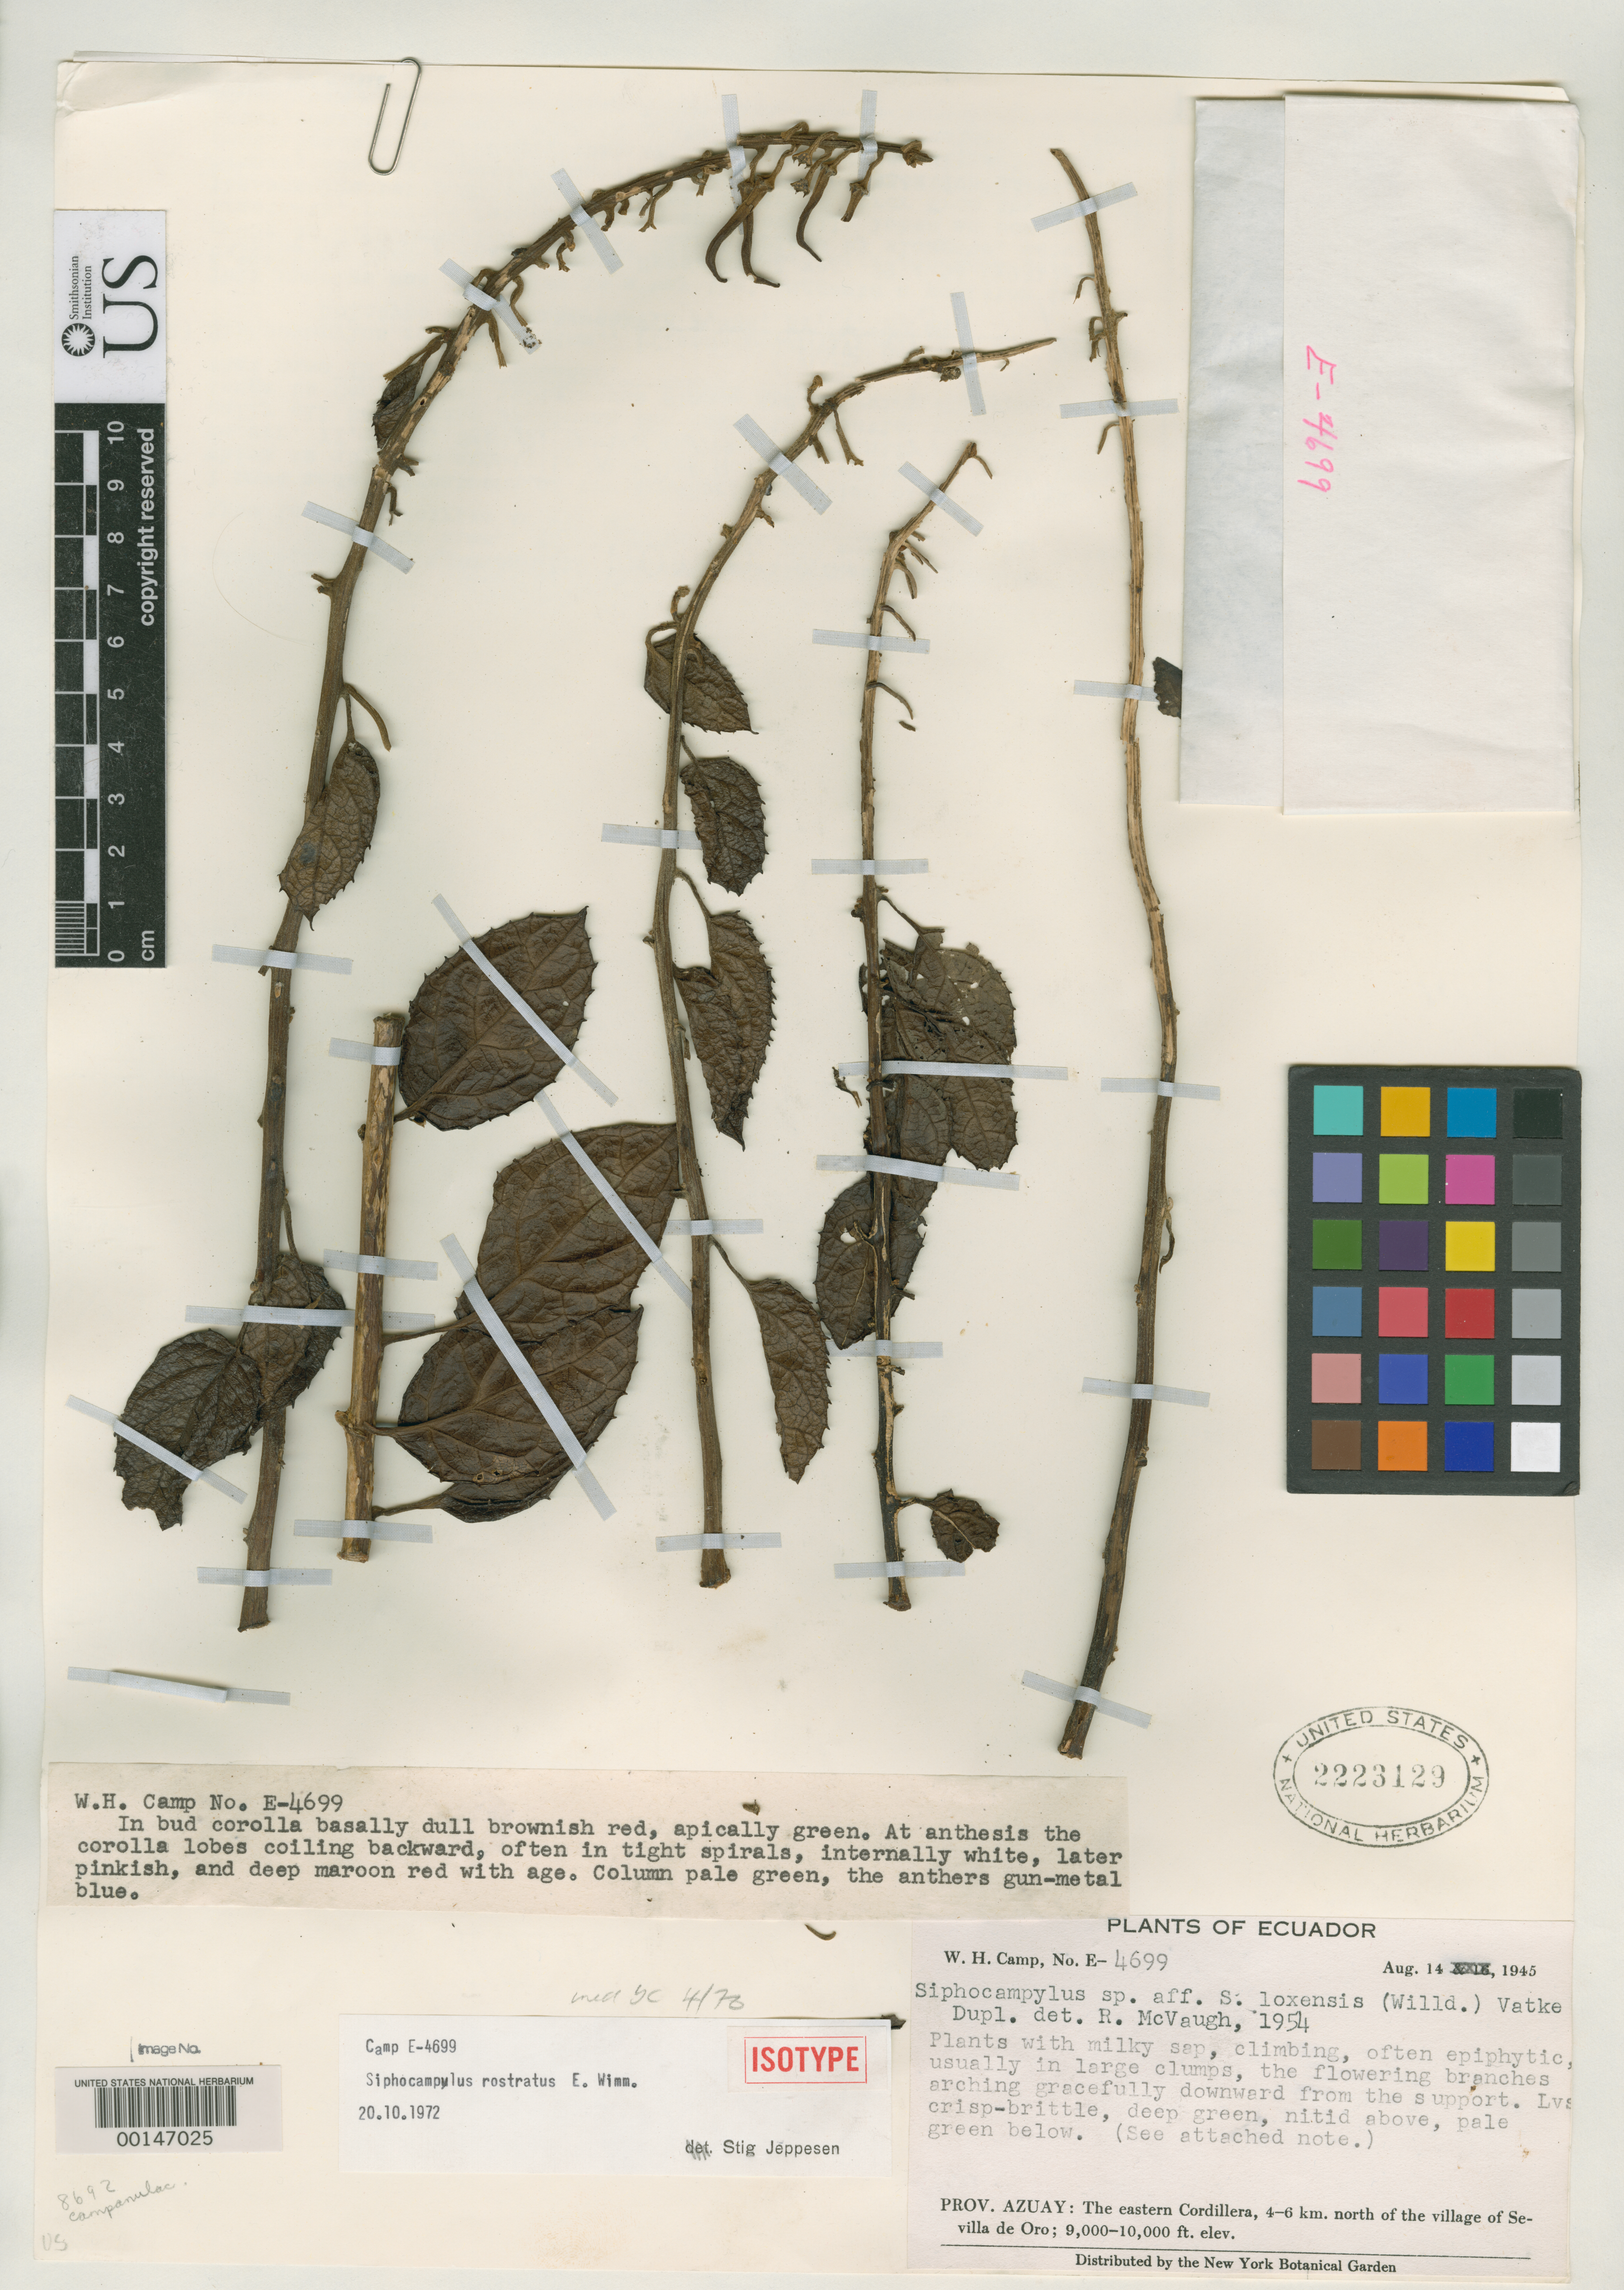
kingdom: Plantae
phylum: Tracheophyta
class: Magnoliopsida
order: Asterales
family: Campanulaceae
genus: Siphocampylus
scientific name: Siphocampylus rostratus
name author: E. Wimm. in Rech. f.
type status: Isotype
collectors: W. H. Camp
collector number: E-4699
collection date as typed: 14 Aug 1945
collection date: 1945-08-14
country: Ecuador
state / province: Azuay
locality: Sevilla de Oro.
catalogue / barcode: US 2223129